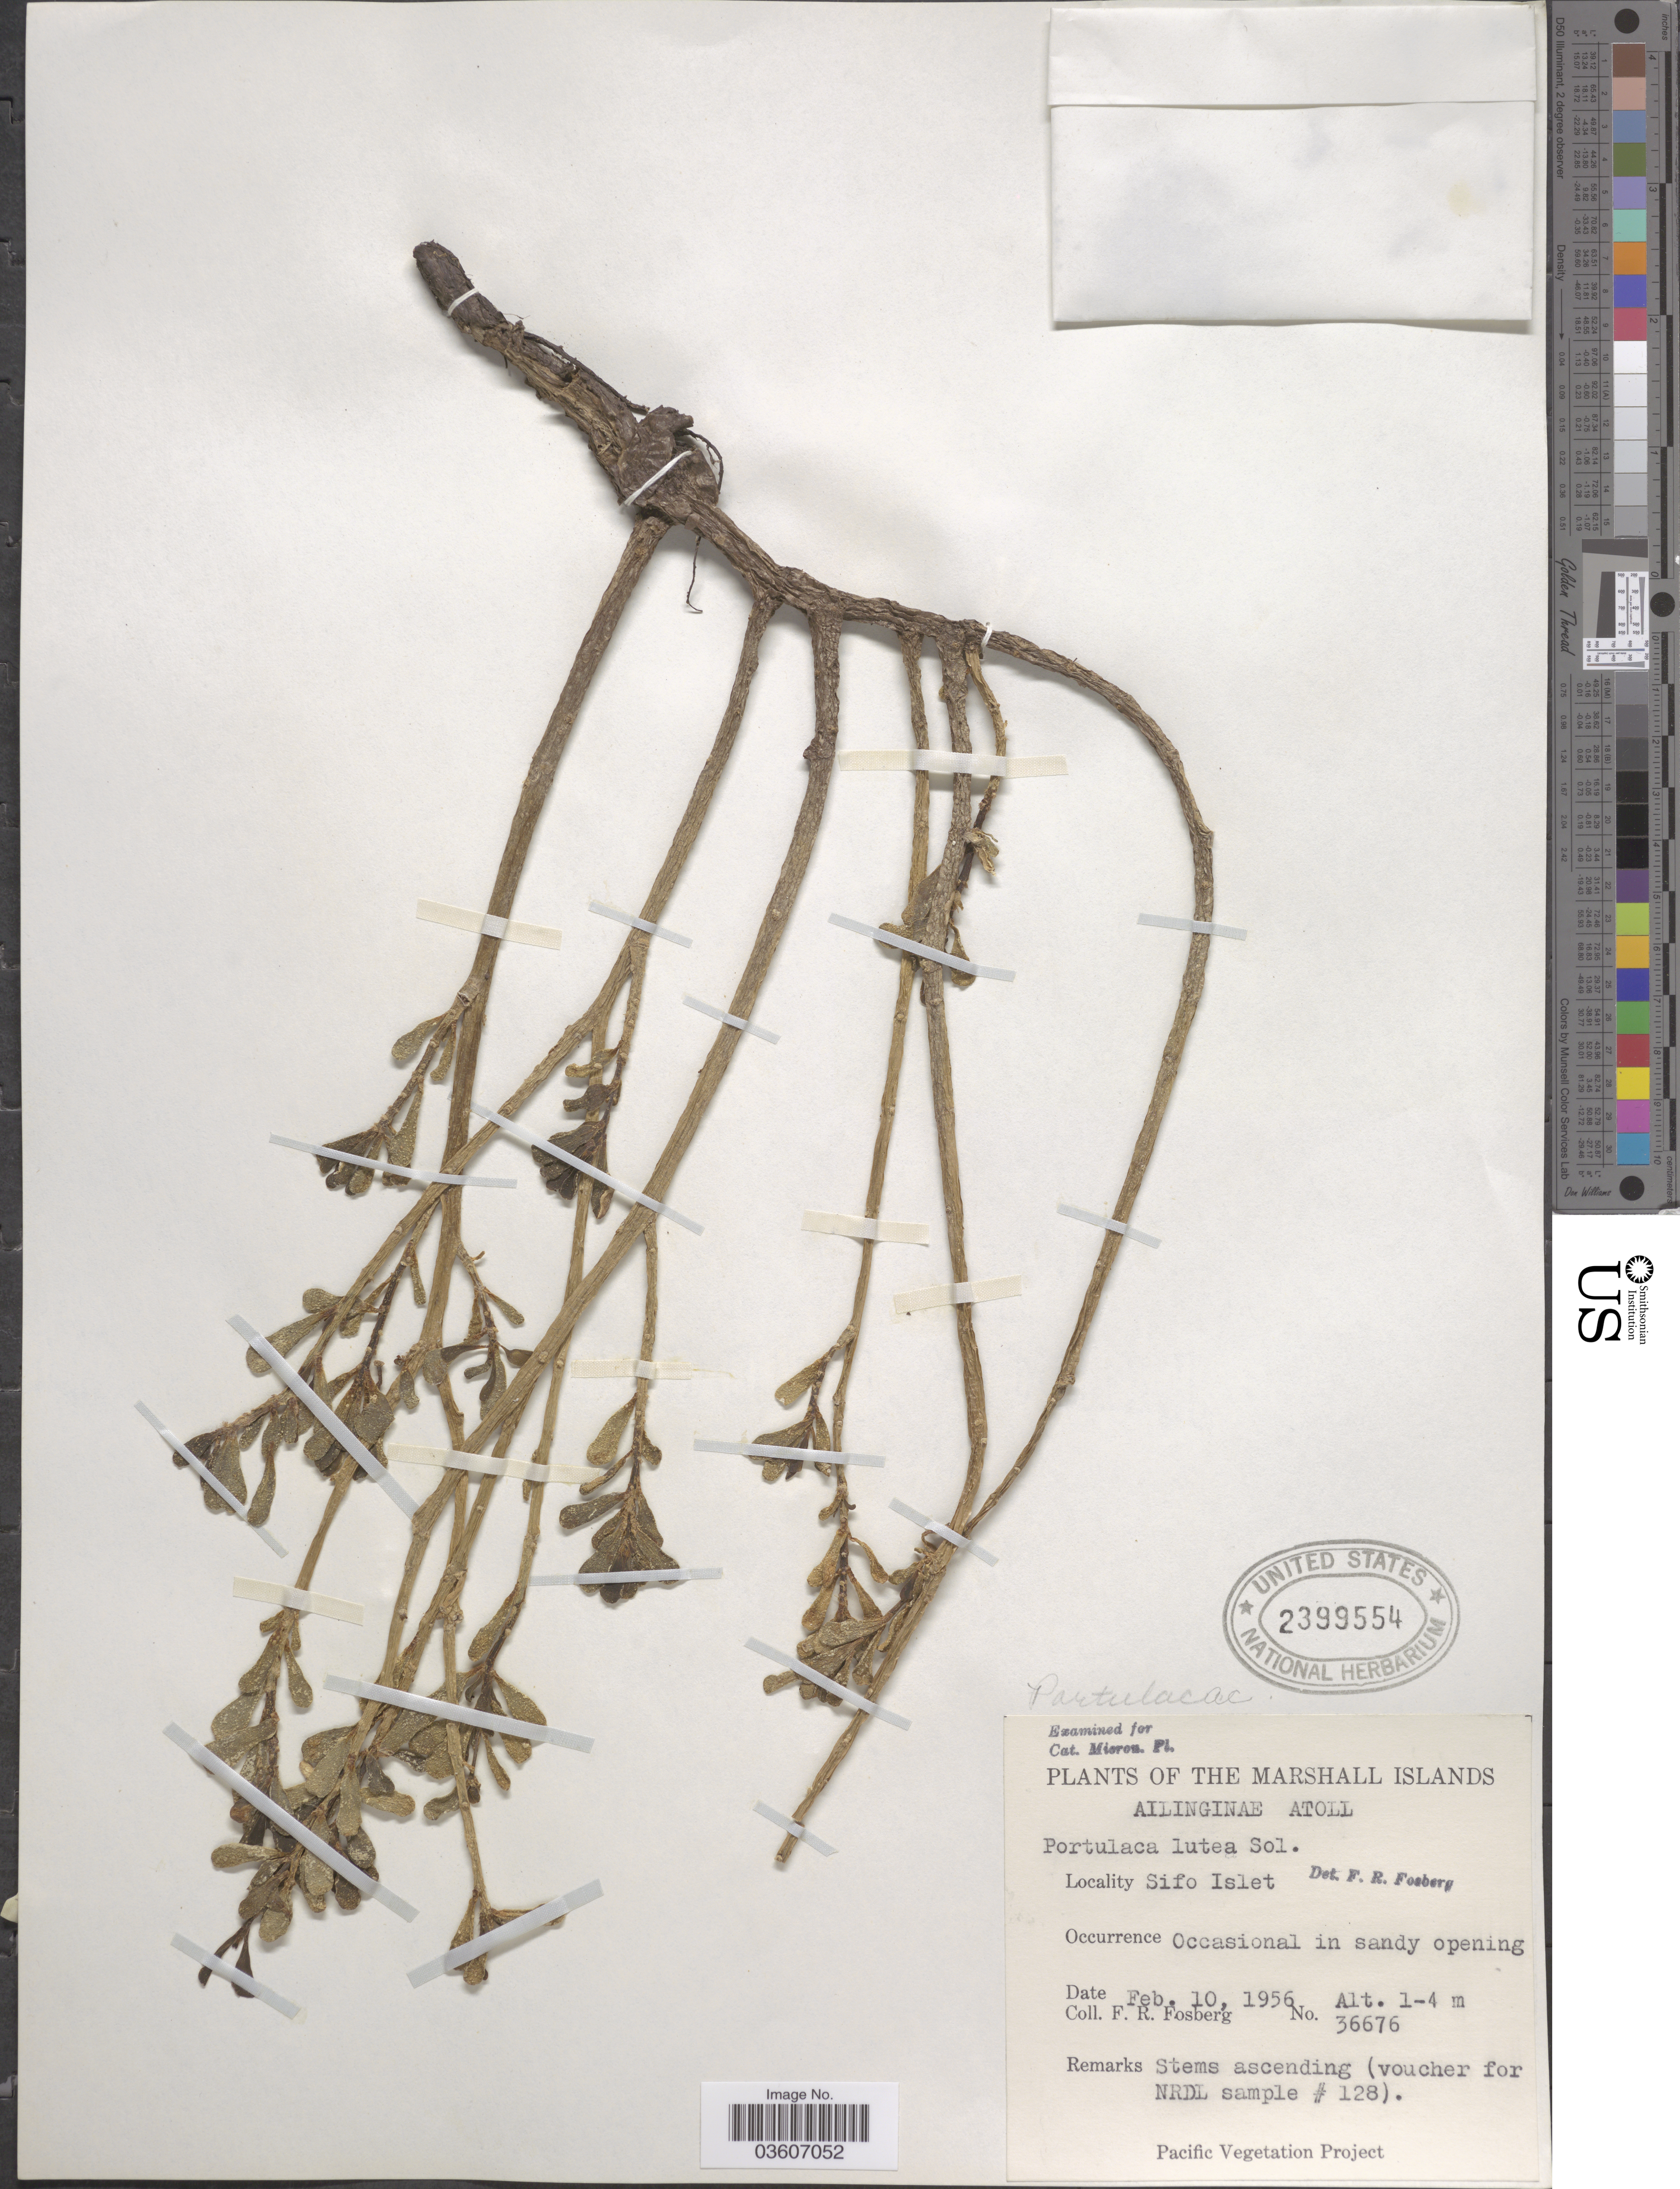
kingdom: Plantae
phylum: Tracheophyta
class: Magnoliopsida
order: Caryophyllales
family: Portulacaceae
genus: Portulaca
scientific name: Portulaca lutea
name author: Sol. ex G. Forst.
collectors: F. R. Fosberg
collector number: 36676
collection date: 1956-02-10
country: Marshall Islands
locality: Ailinginae Atoll. Sifo Islet.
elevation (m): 1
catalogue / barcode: US 2399554